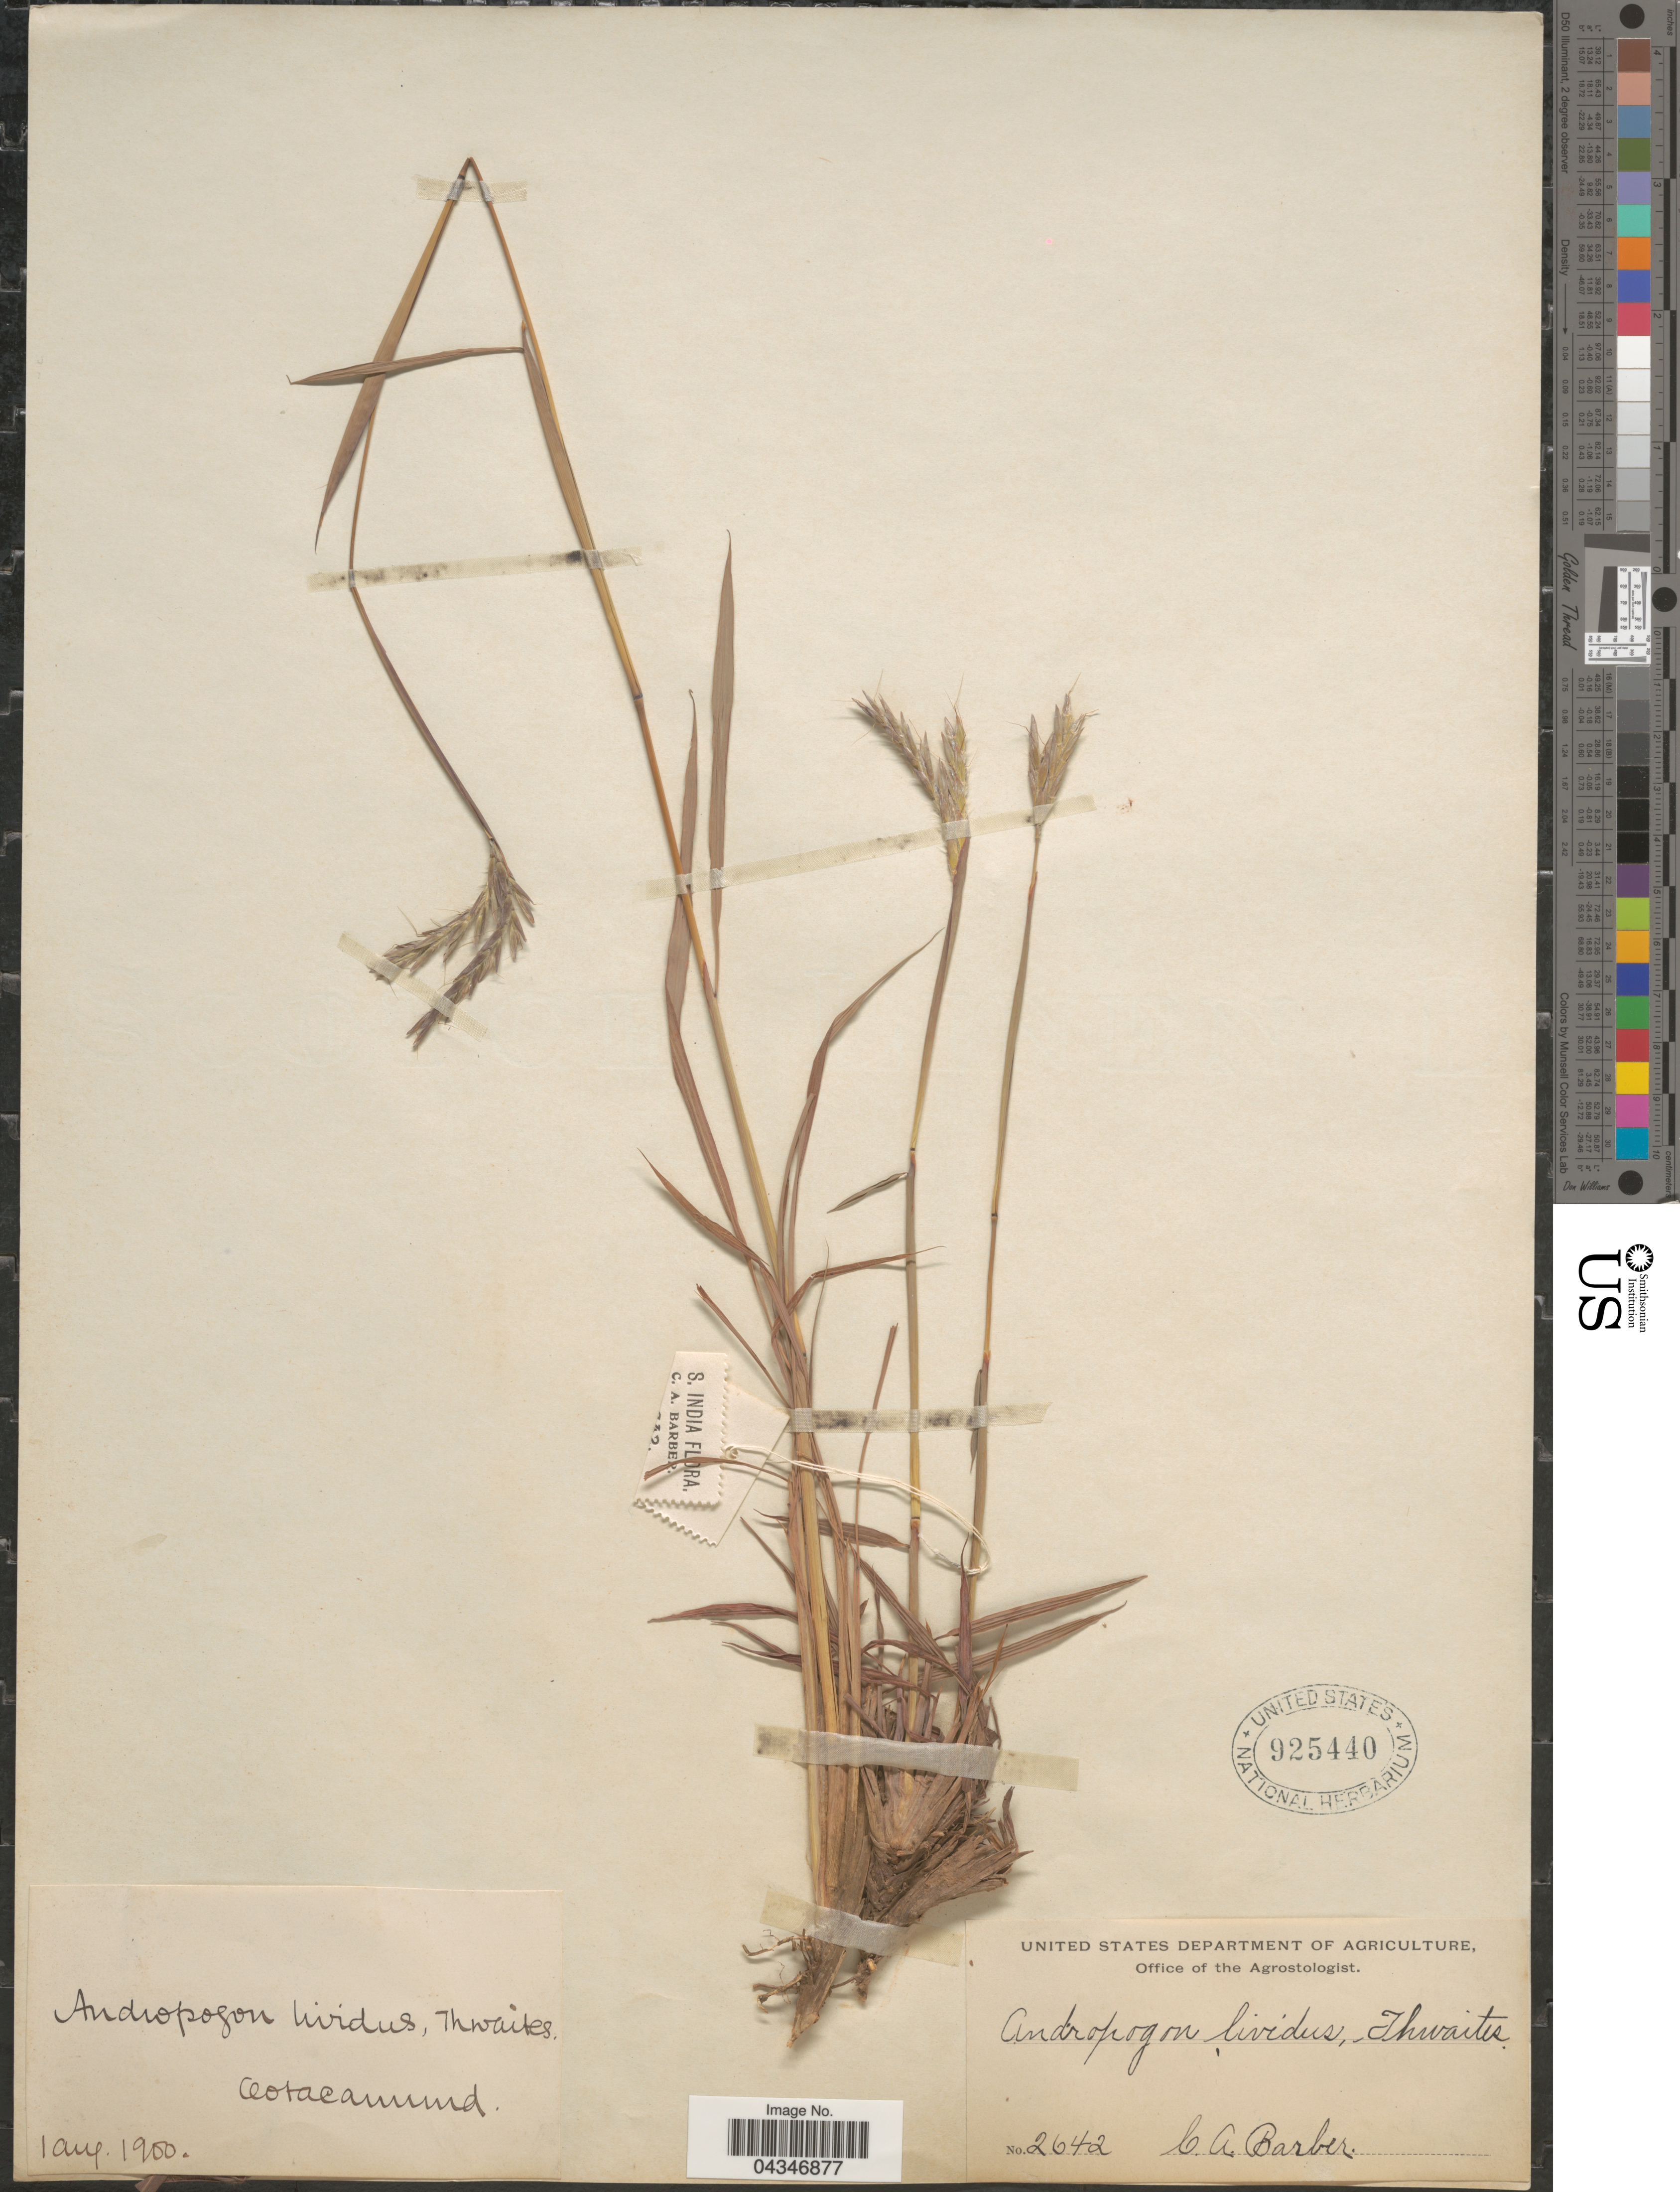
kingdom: Plantae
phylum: Tracheophyta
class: Liliopsida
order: Poales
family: Poaceae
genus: Andropogon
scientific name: Andropogon lividus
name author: Thwaites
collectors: C. Barber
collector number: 2642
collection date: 1900-08-01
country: India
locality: Ootacamund.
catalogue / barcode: US 925440